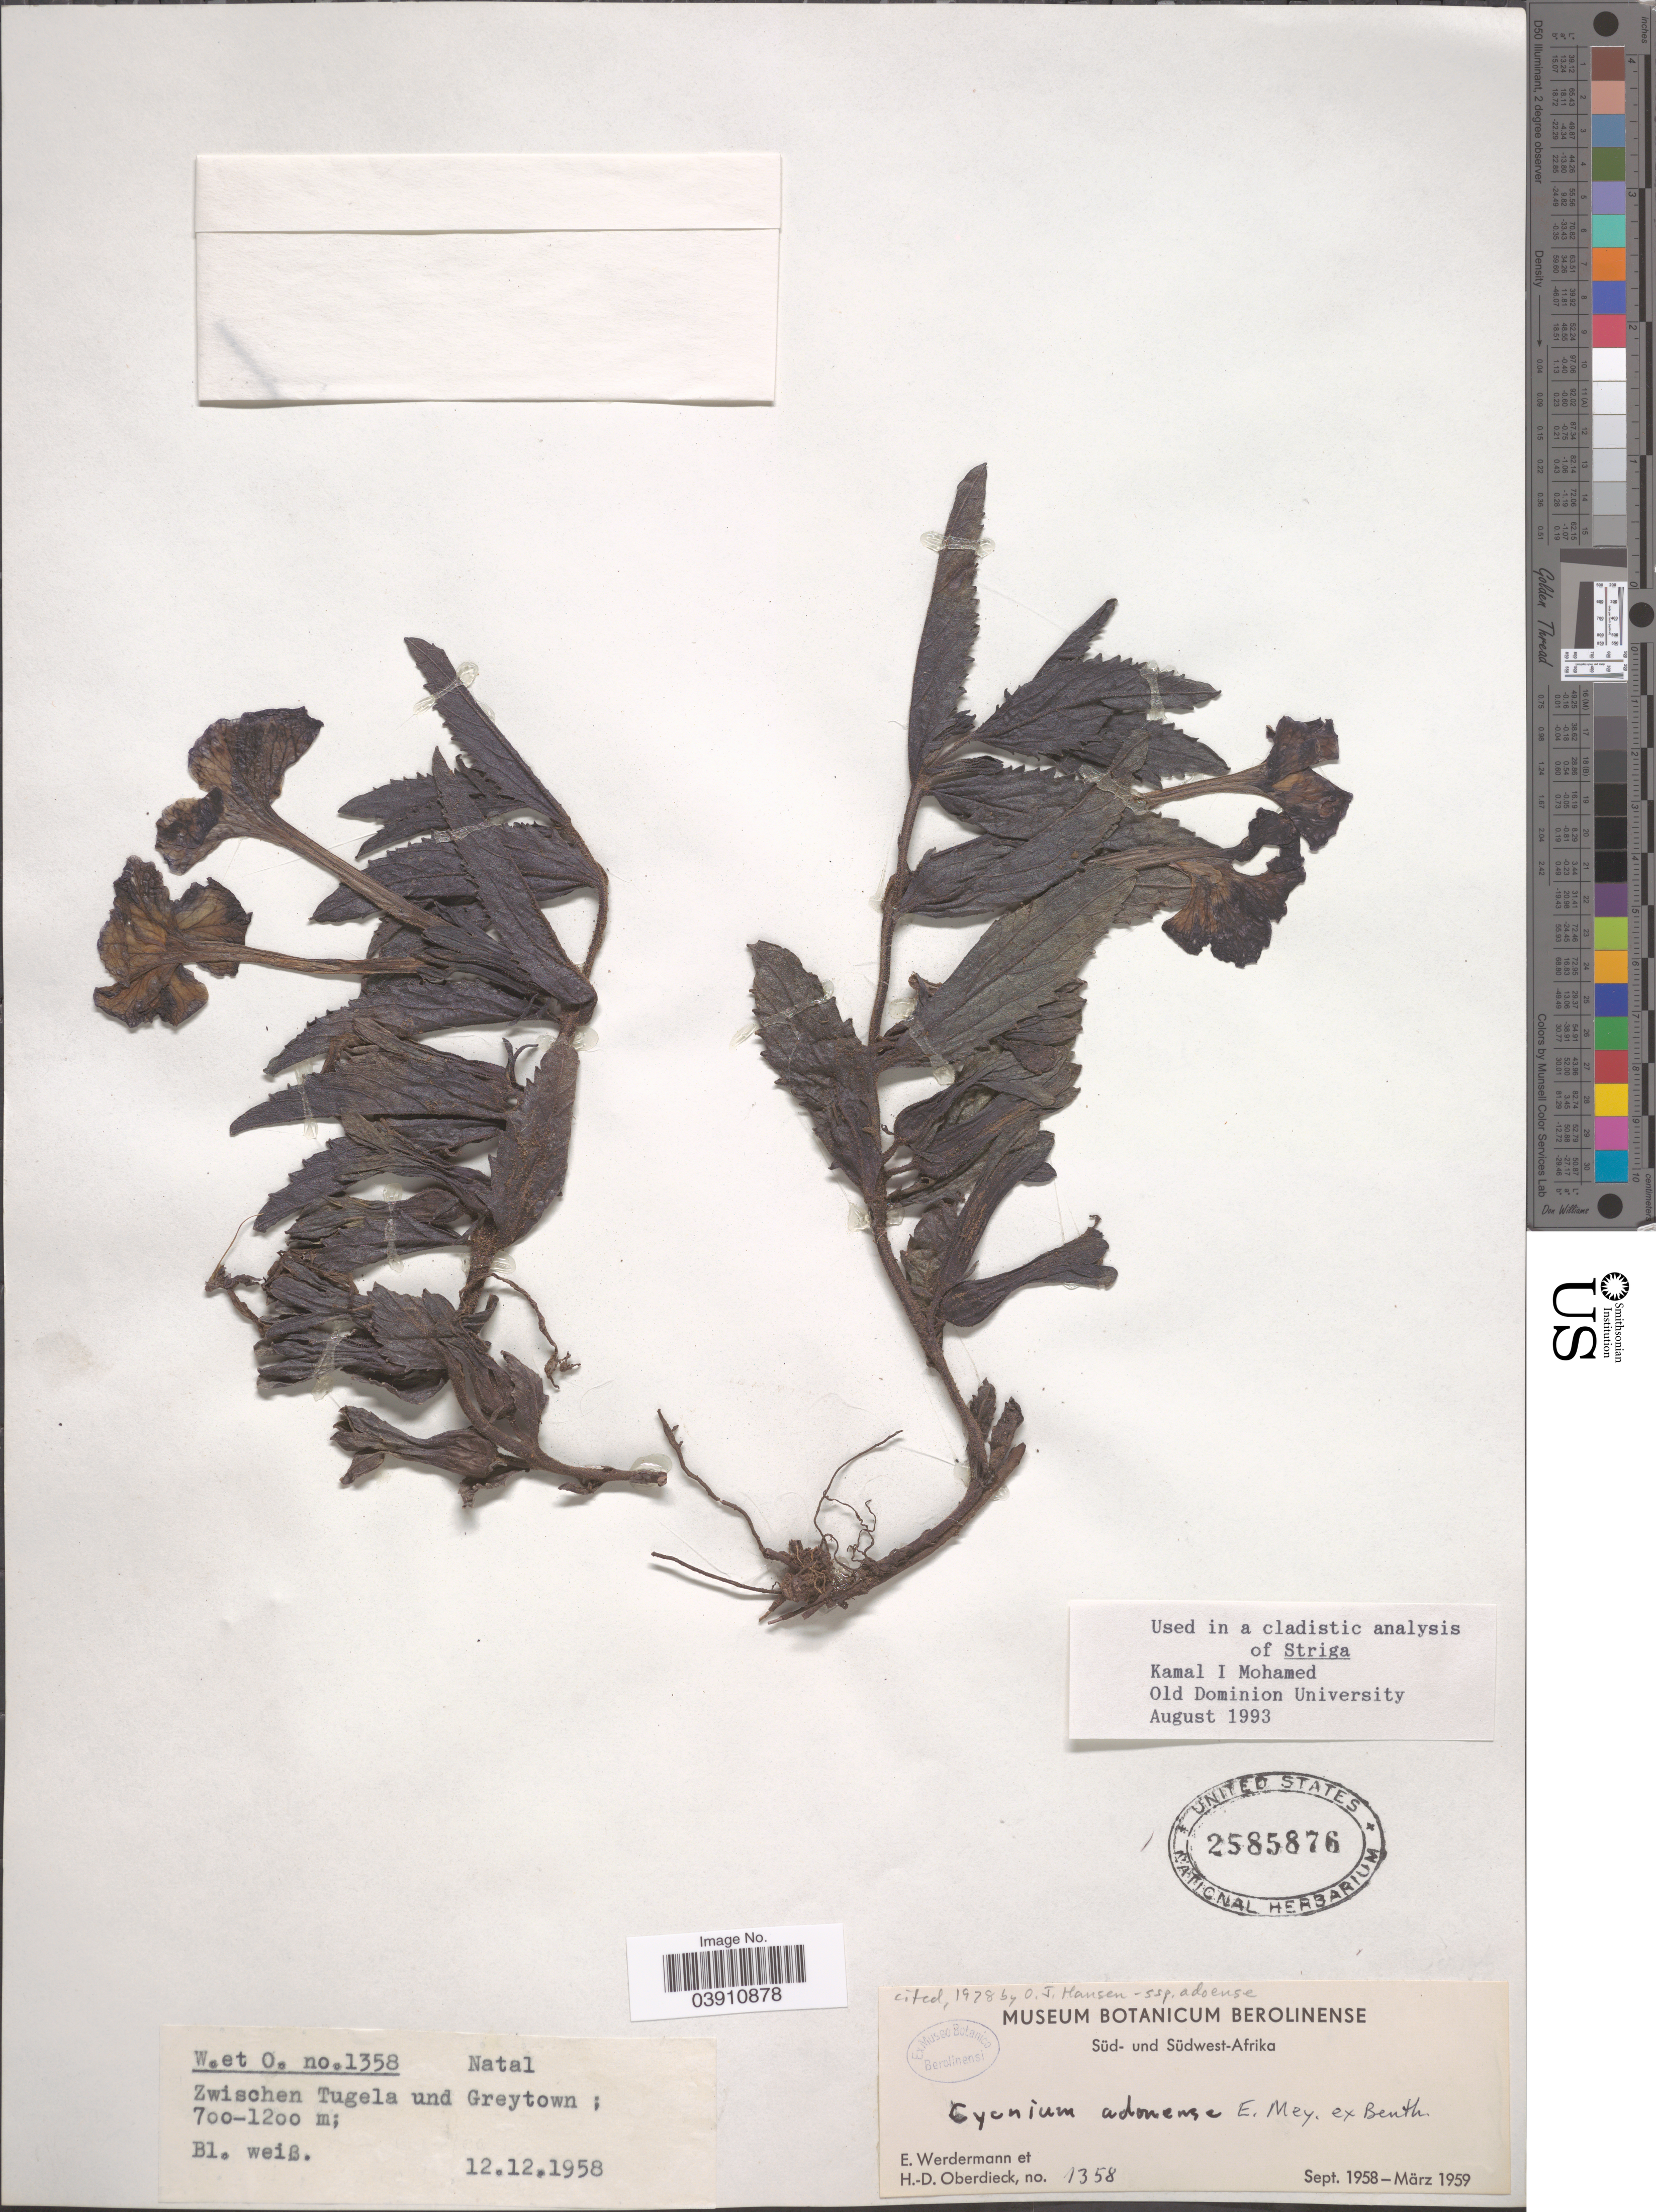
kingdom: Plantae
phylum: Tracheophyta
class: Magnoliopsida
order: Lamiales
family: Orobanchaceae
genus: Cycnium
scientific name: Cycnium adonense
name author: E. Mey. ex Benth.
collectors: E. Werdermann & H. Oberdieck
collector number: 1358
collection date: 1958-12-12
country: South Africa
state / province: KwaZulu-Natal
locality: Natal. Zwischen Tugela und Greytown.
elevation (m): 700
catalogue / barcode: US 2585876